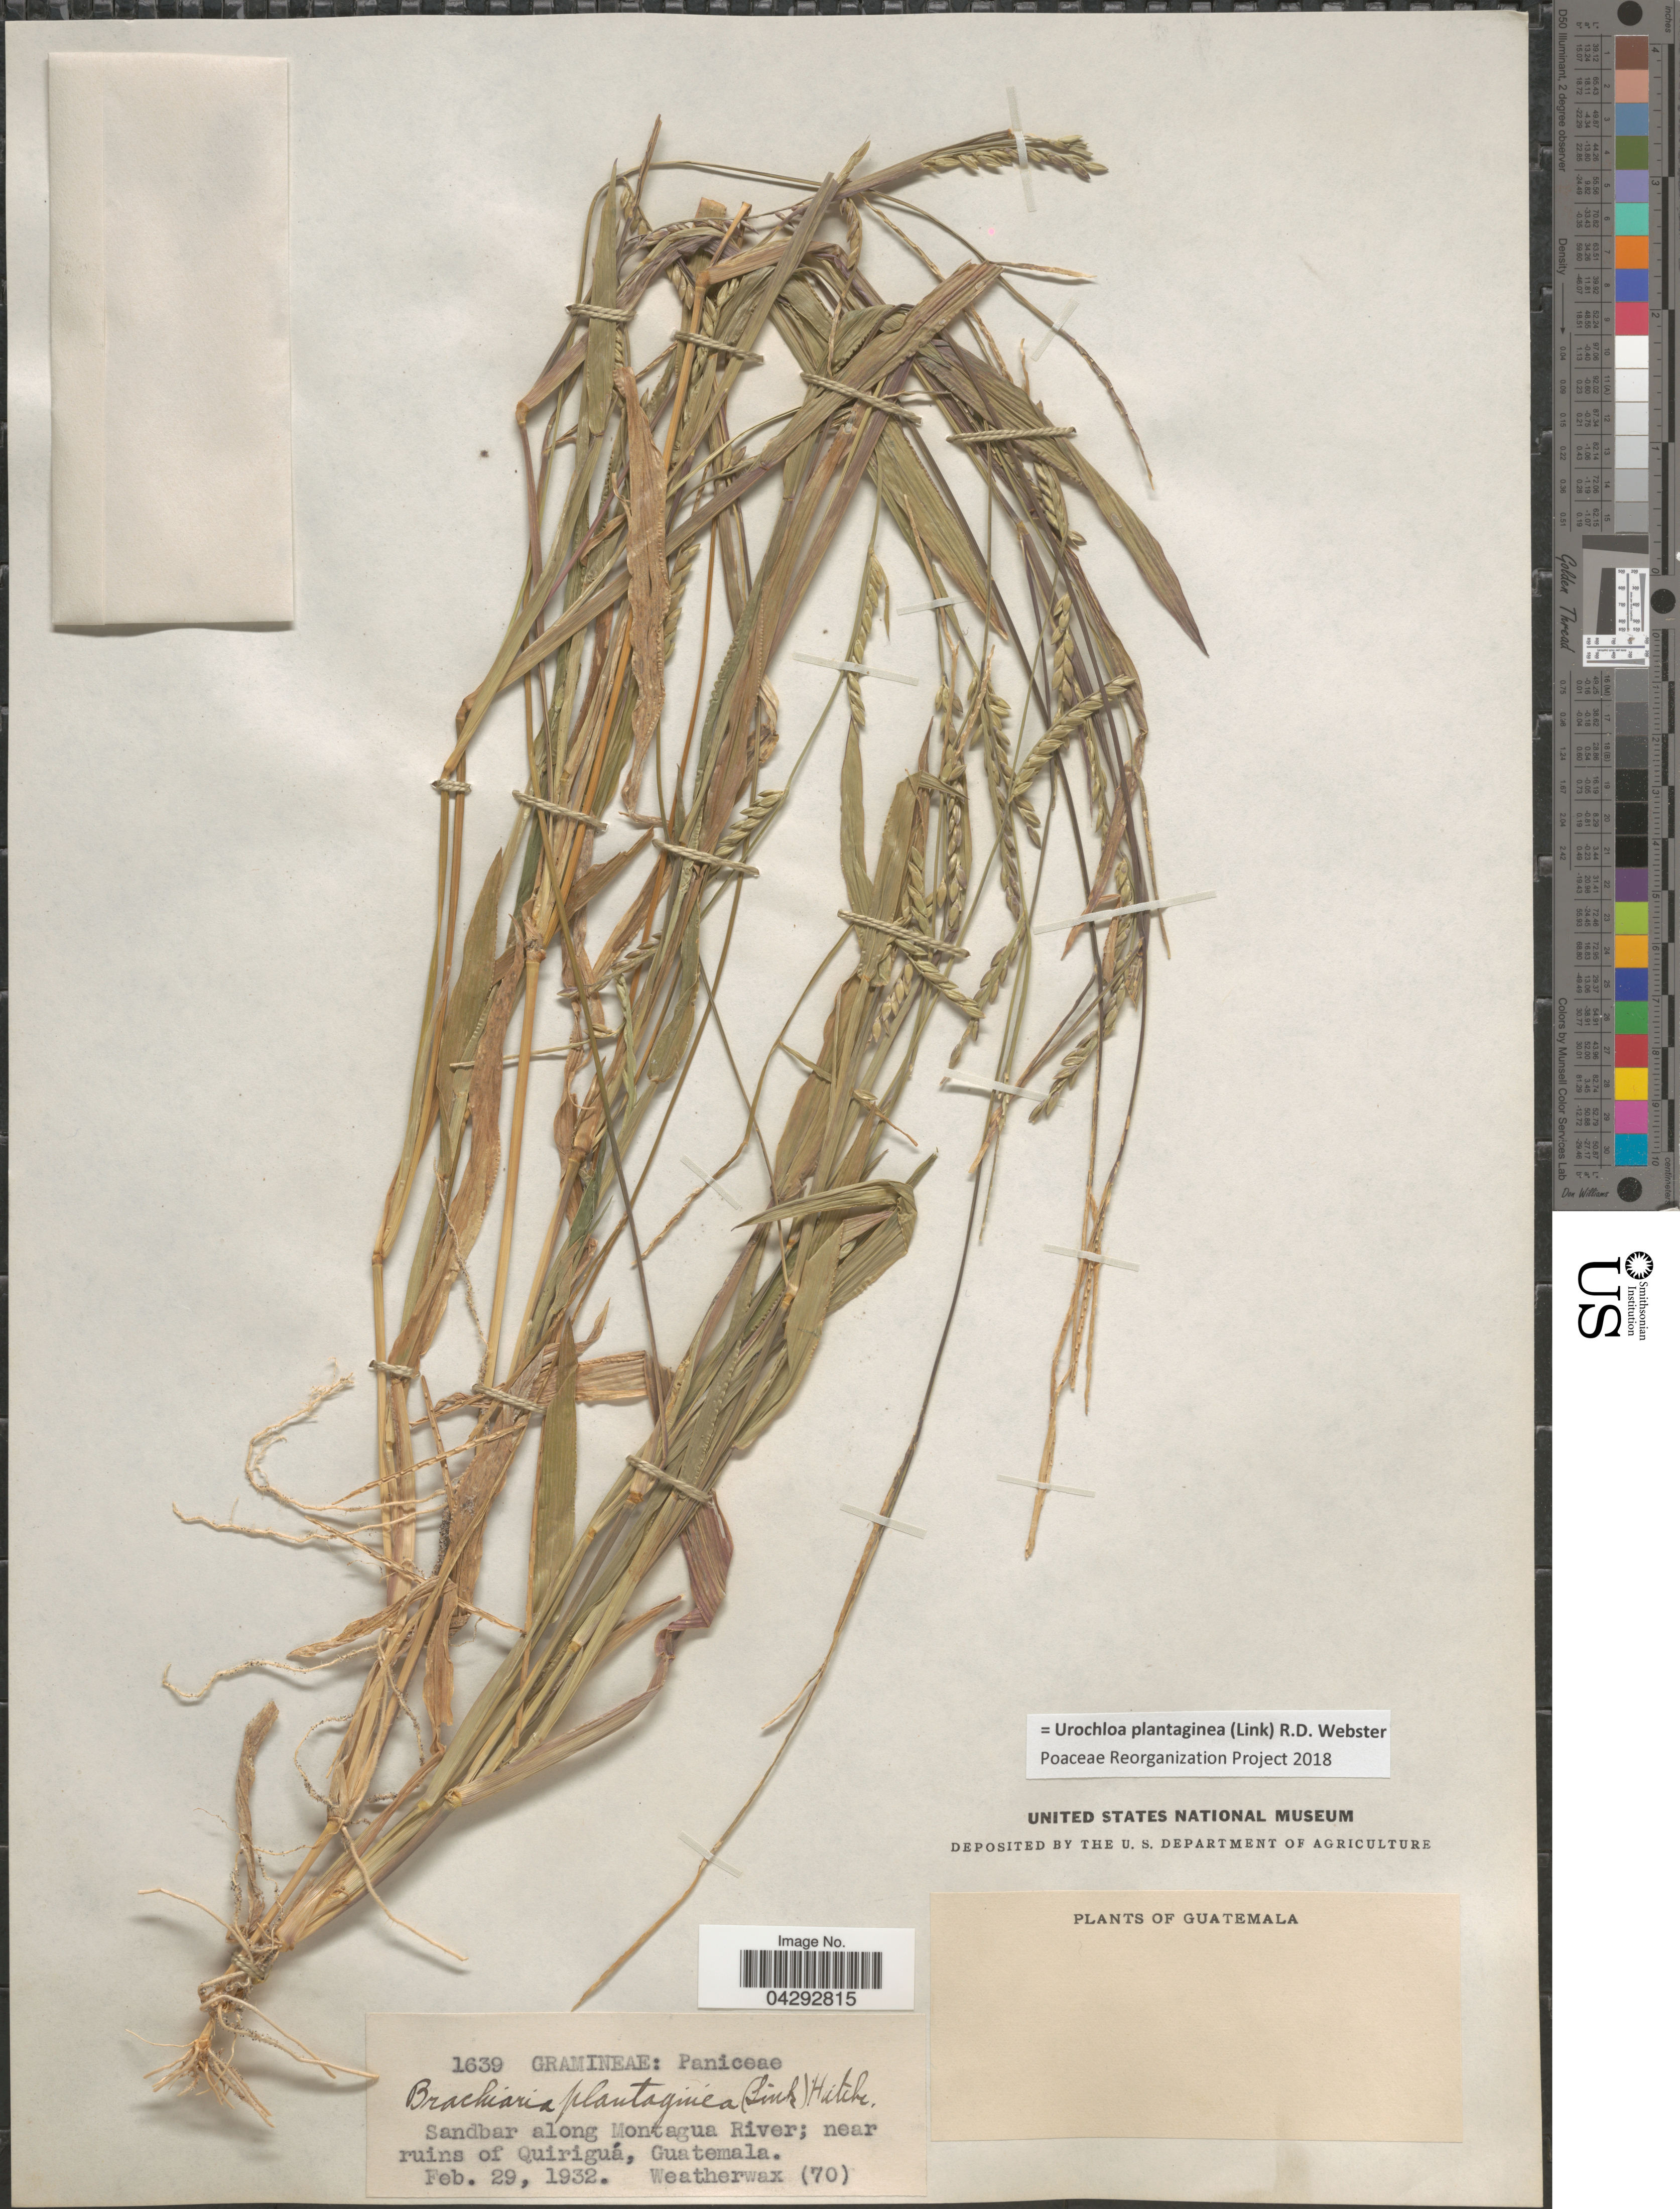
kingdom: Plantae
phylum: Tracheophyta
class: Liliopsida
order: Poales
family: Poaceae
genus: Urochloa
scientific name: Urochloa plantaginea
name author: (Link) R.D. Webster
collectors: -. Weatherwax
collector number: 70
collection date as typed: Feb. 29, 1932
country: Guatemala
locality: Sandbar along Montagua River; near ruins of Quiriguá.